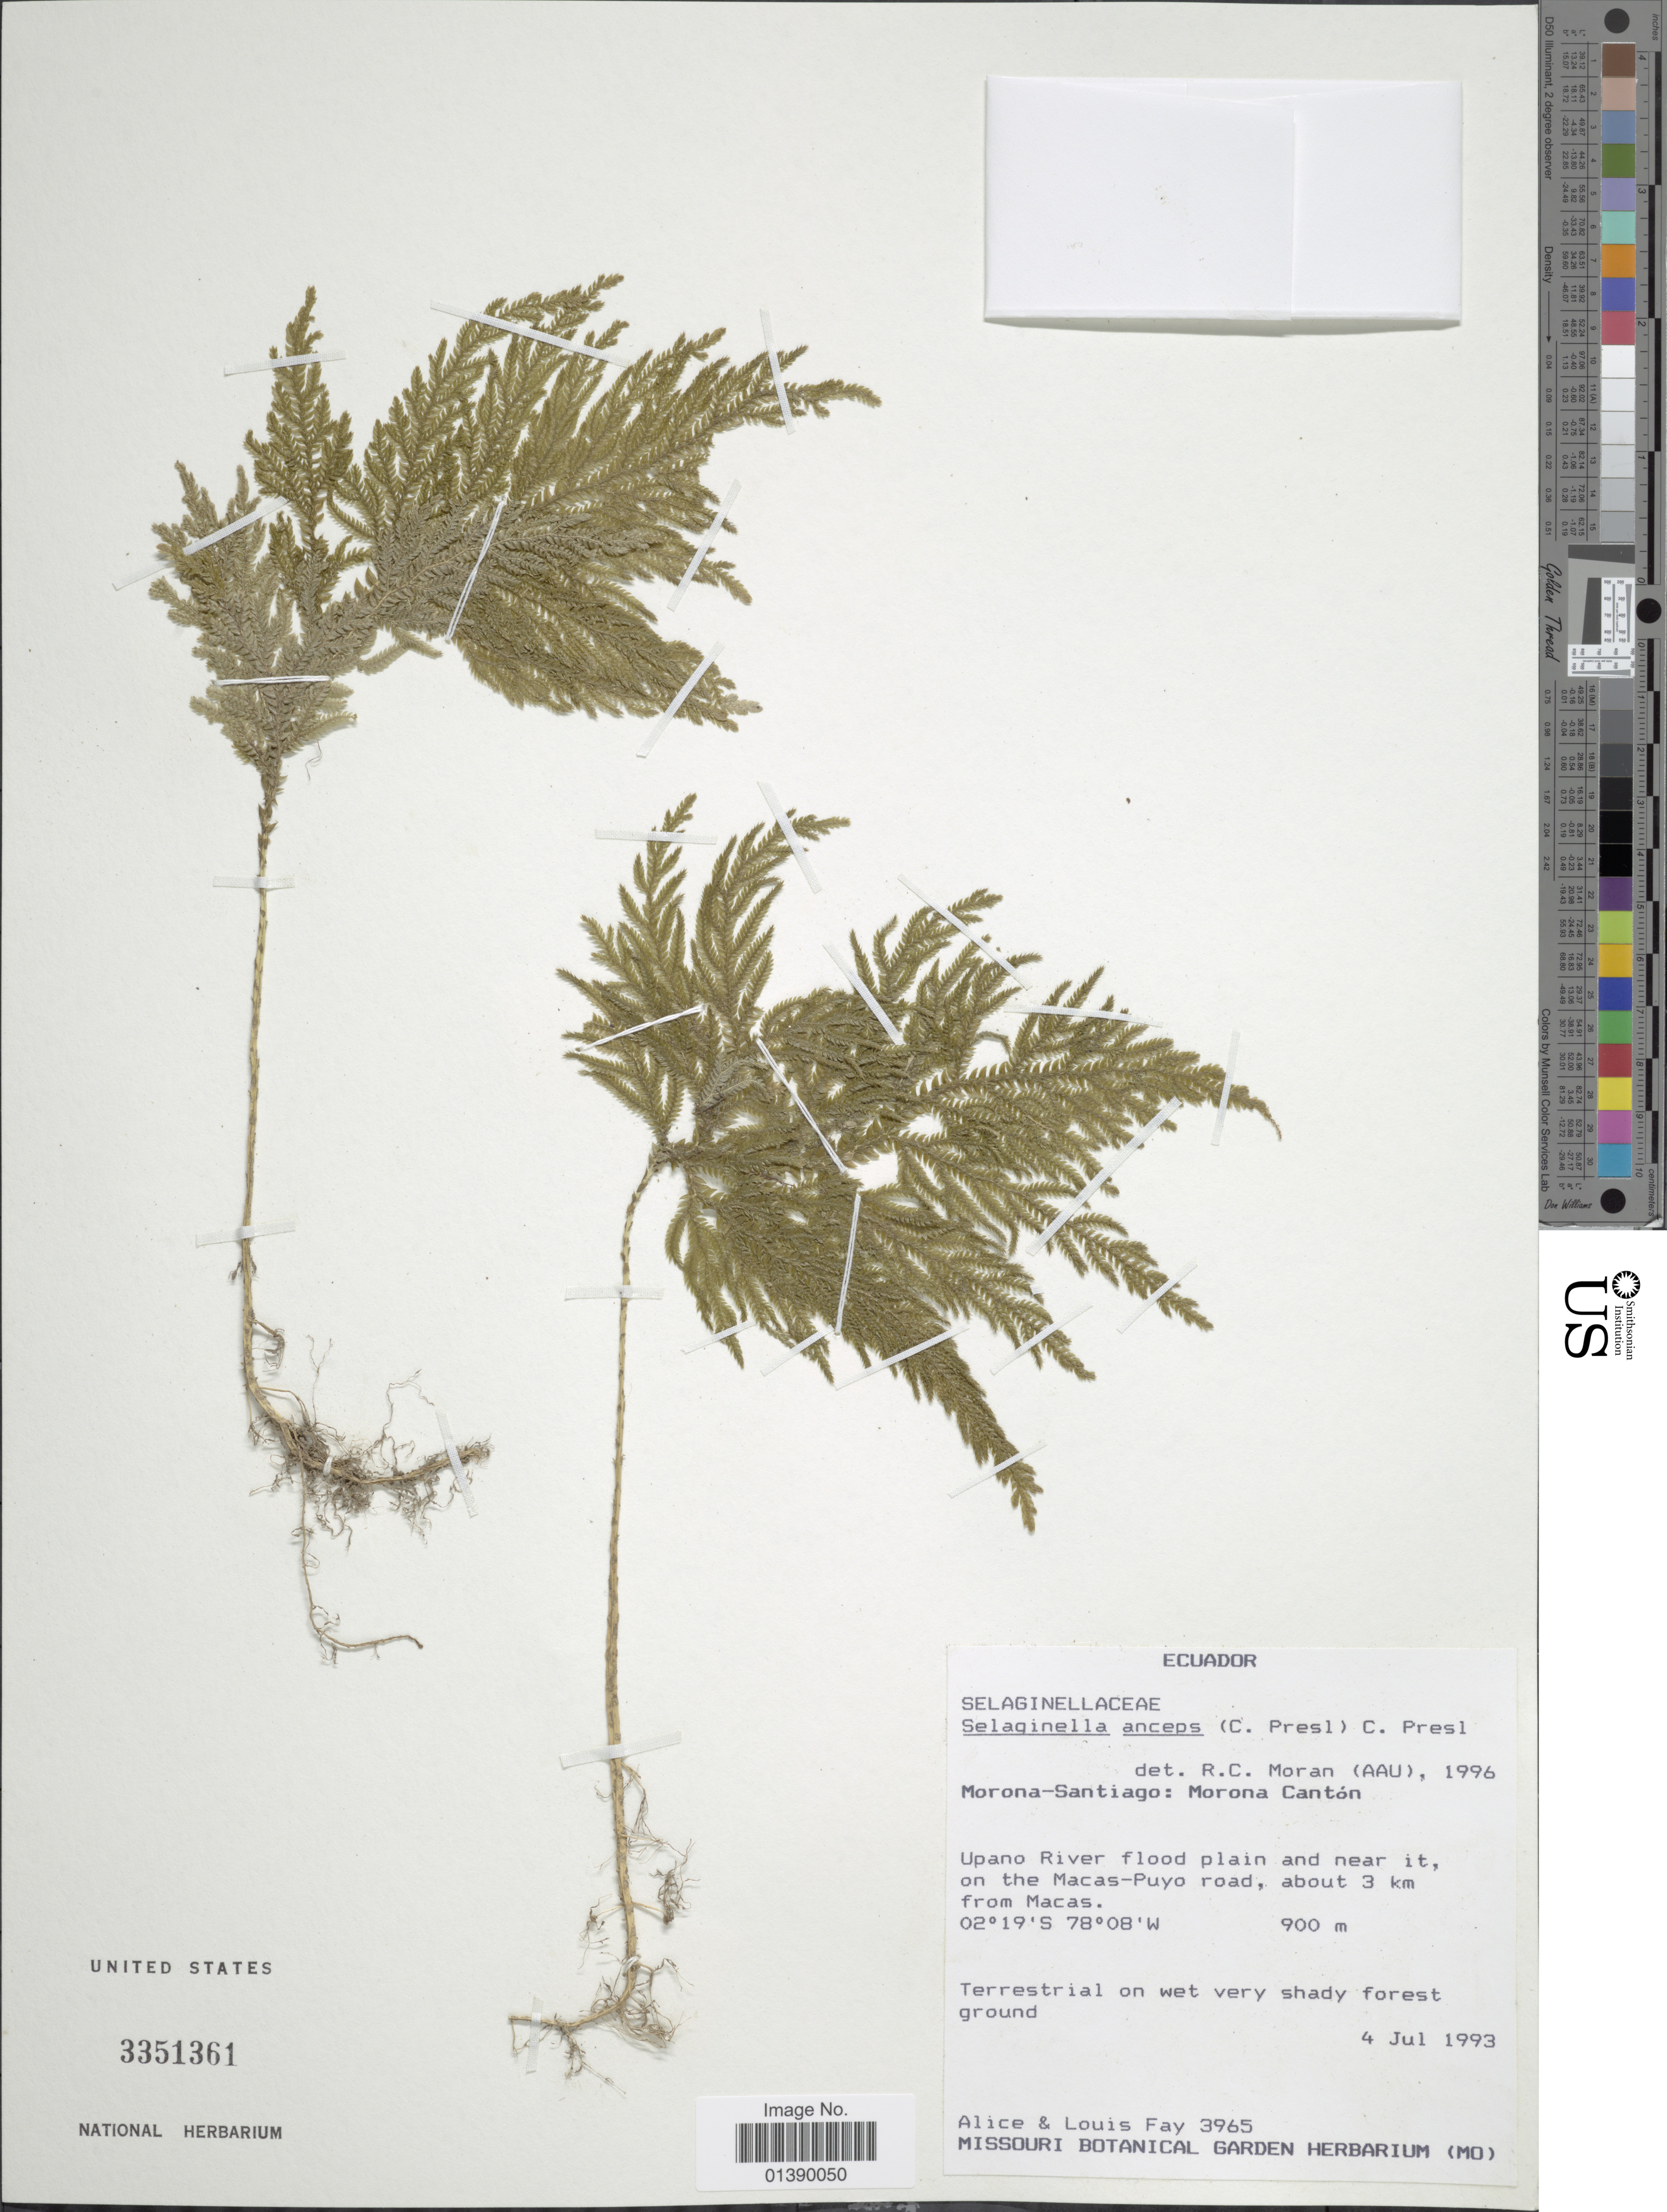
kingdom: Plantae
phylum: Tracheophyta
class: Lycopodiopsida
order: Selaginellales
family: Selaginellaceae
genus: Selaginella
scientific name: Selaginella anceps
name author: (C. Presl)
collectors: A. Fay & L. Fay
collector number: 3965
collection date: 1993-07-04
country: Ecuador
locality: Morona-Santiago: Morona Cantón, Upano River flood plain and near it, on the macas-Puyo road, about 3 km from Macas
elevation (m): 900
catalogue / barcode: US 3351361